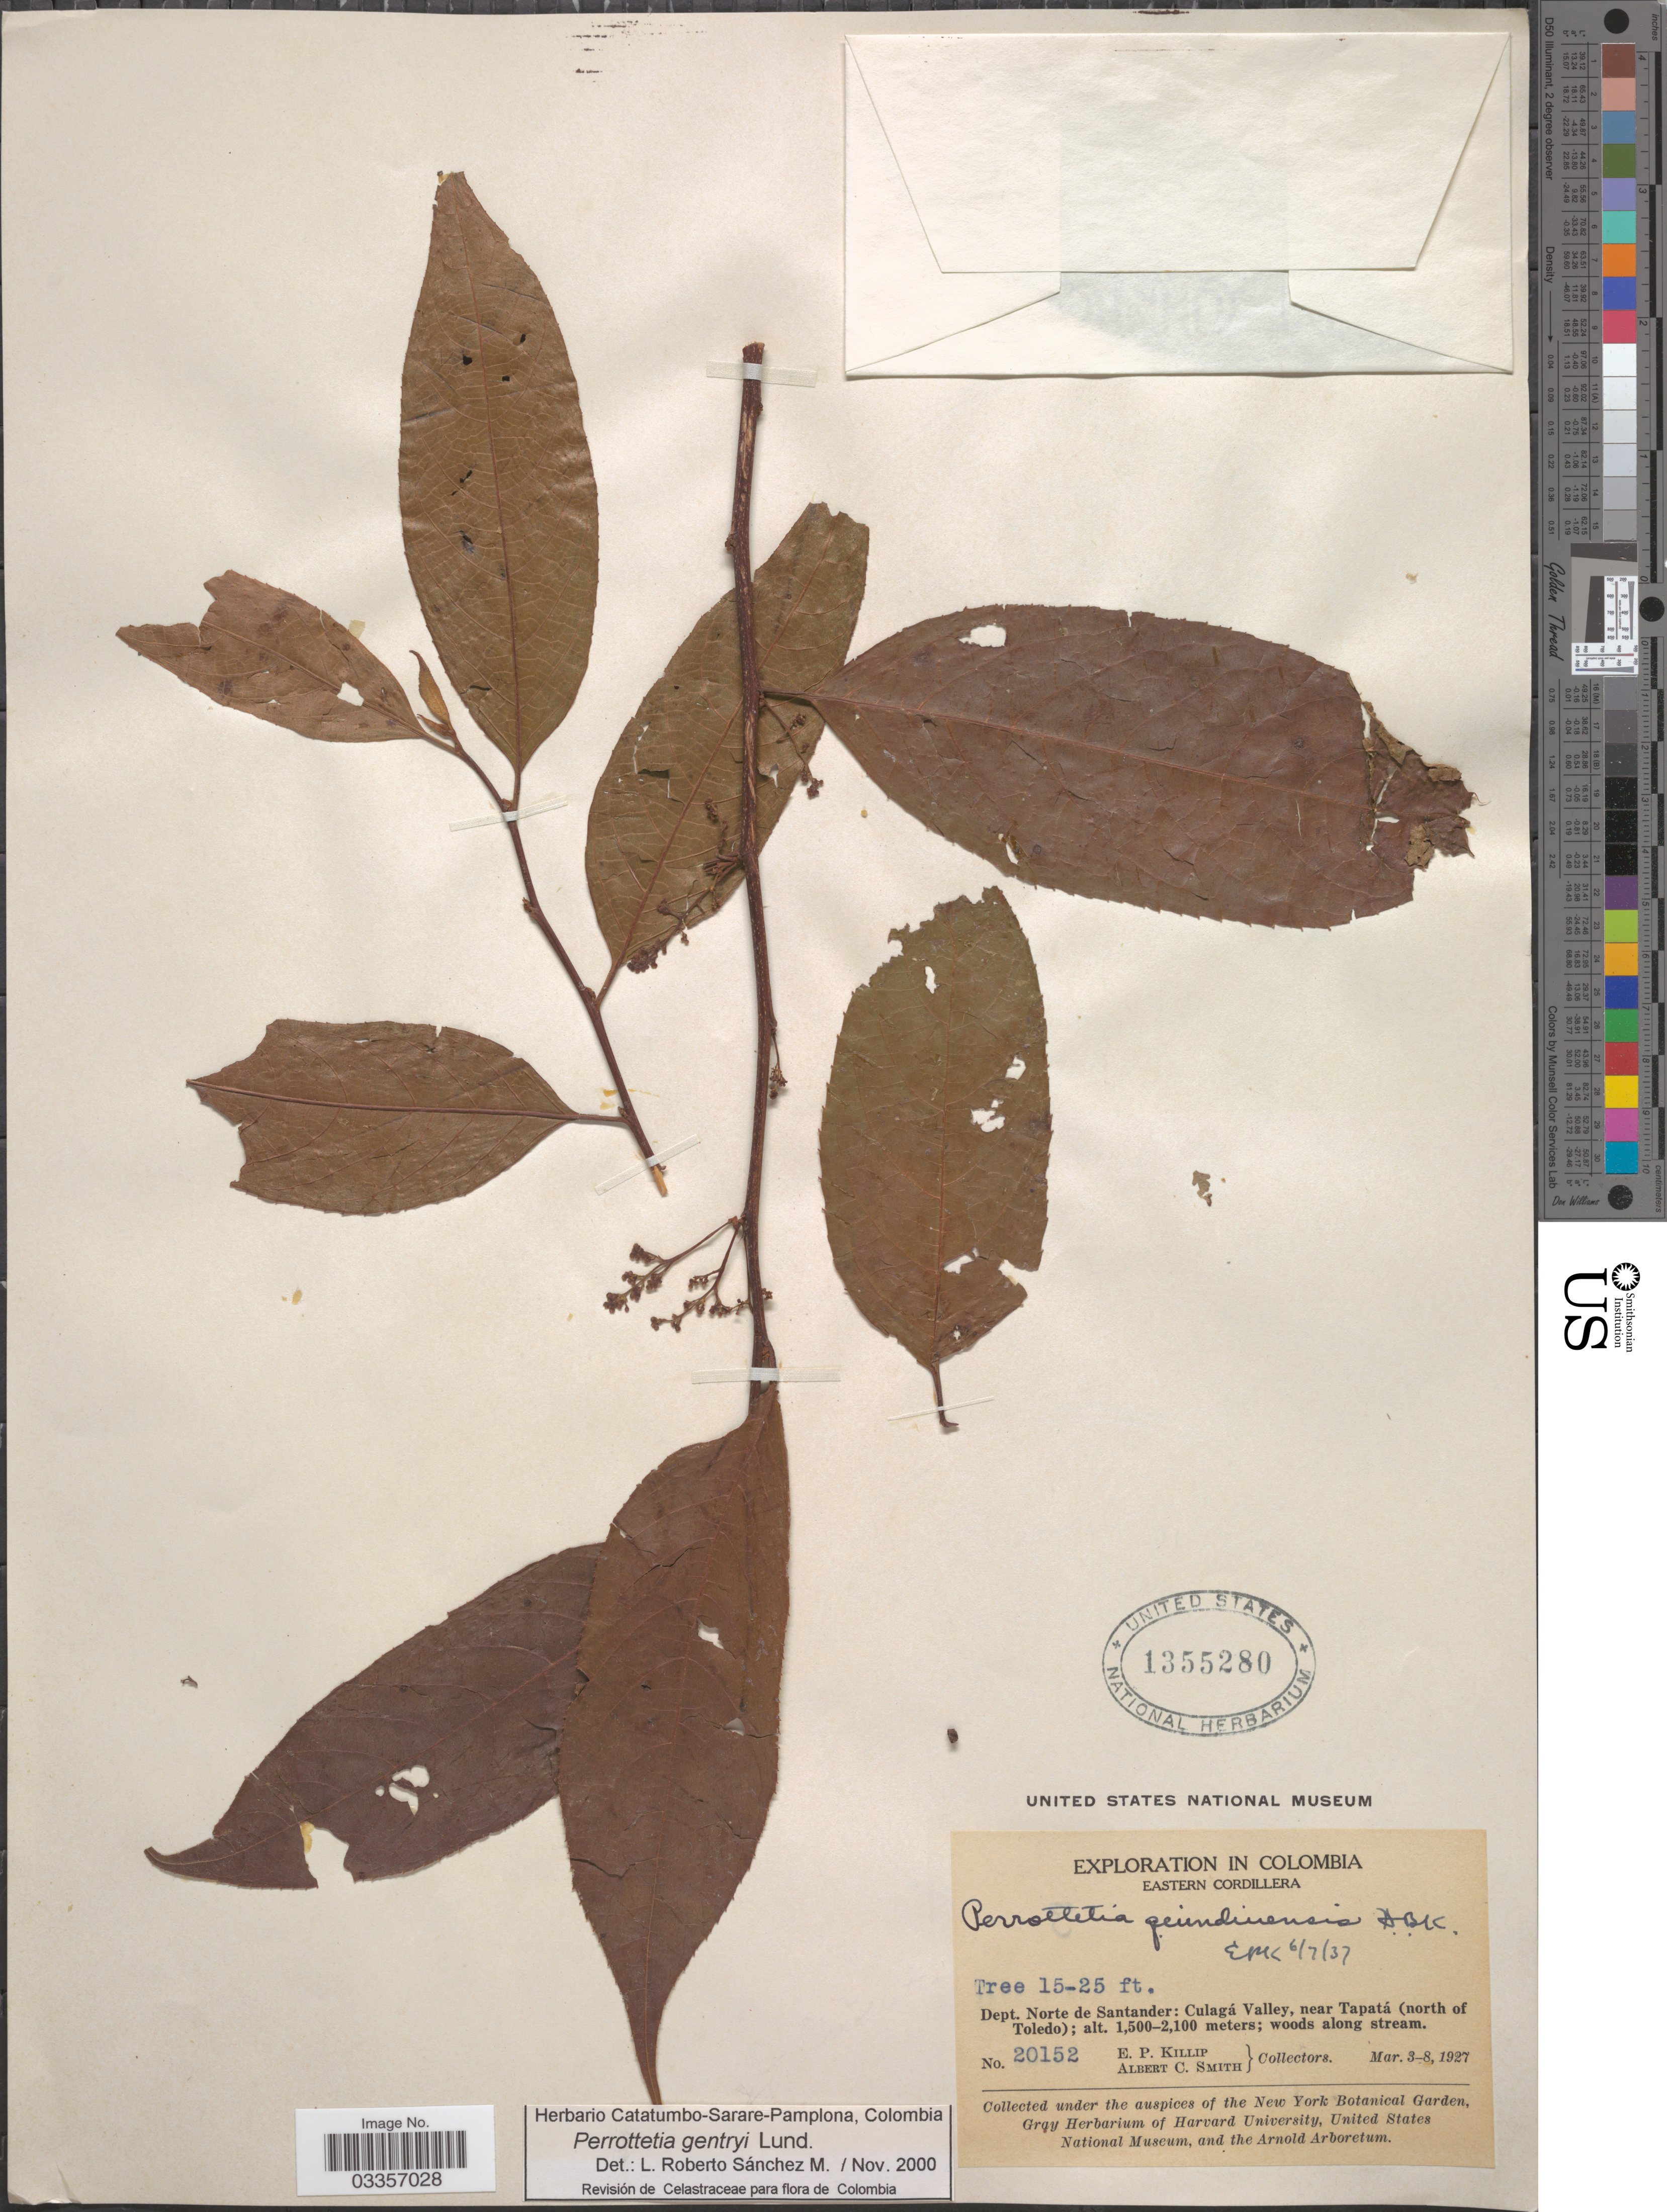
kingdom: Plantae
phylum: Tracheophyta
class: Magnoliopsida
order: Huerteales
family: Dipentodontaceae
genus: Perrottetia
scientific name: Perrottetia gentryi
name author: Lundell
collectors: E. P. Killip & A. C. Smith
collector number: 20152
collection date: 1927-03-03/1927-03-08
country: Colombia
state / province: Norte de Santander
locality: Dept. Norte de Santander: Culagá Valley, near Tapatá (north of Toledo).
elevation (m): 1500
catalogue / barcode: US 1355280